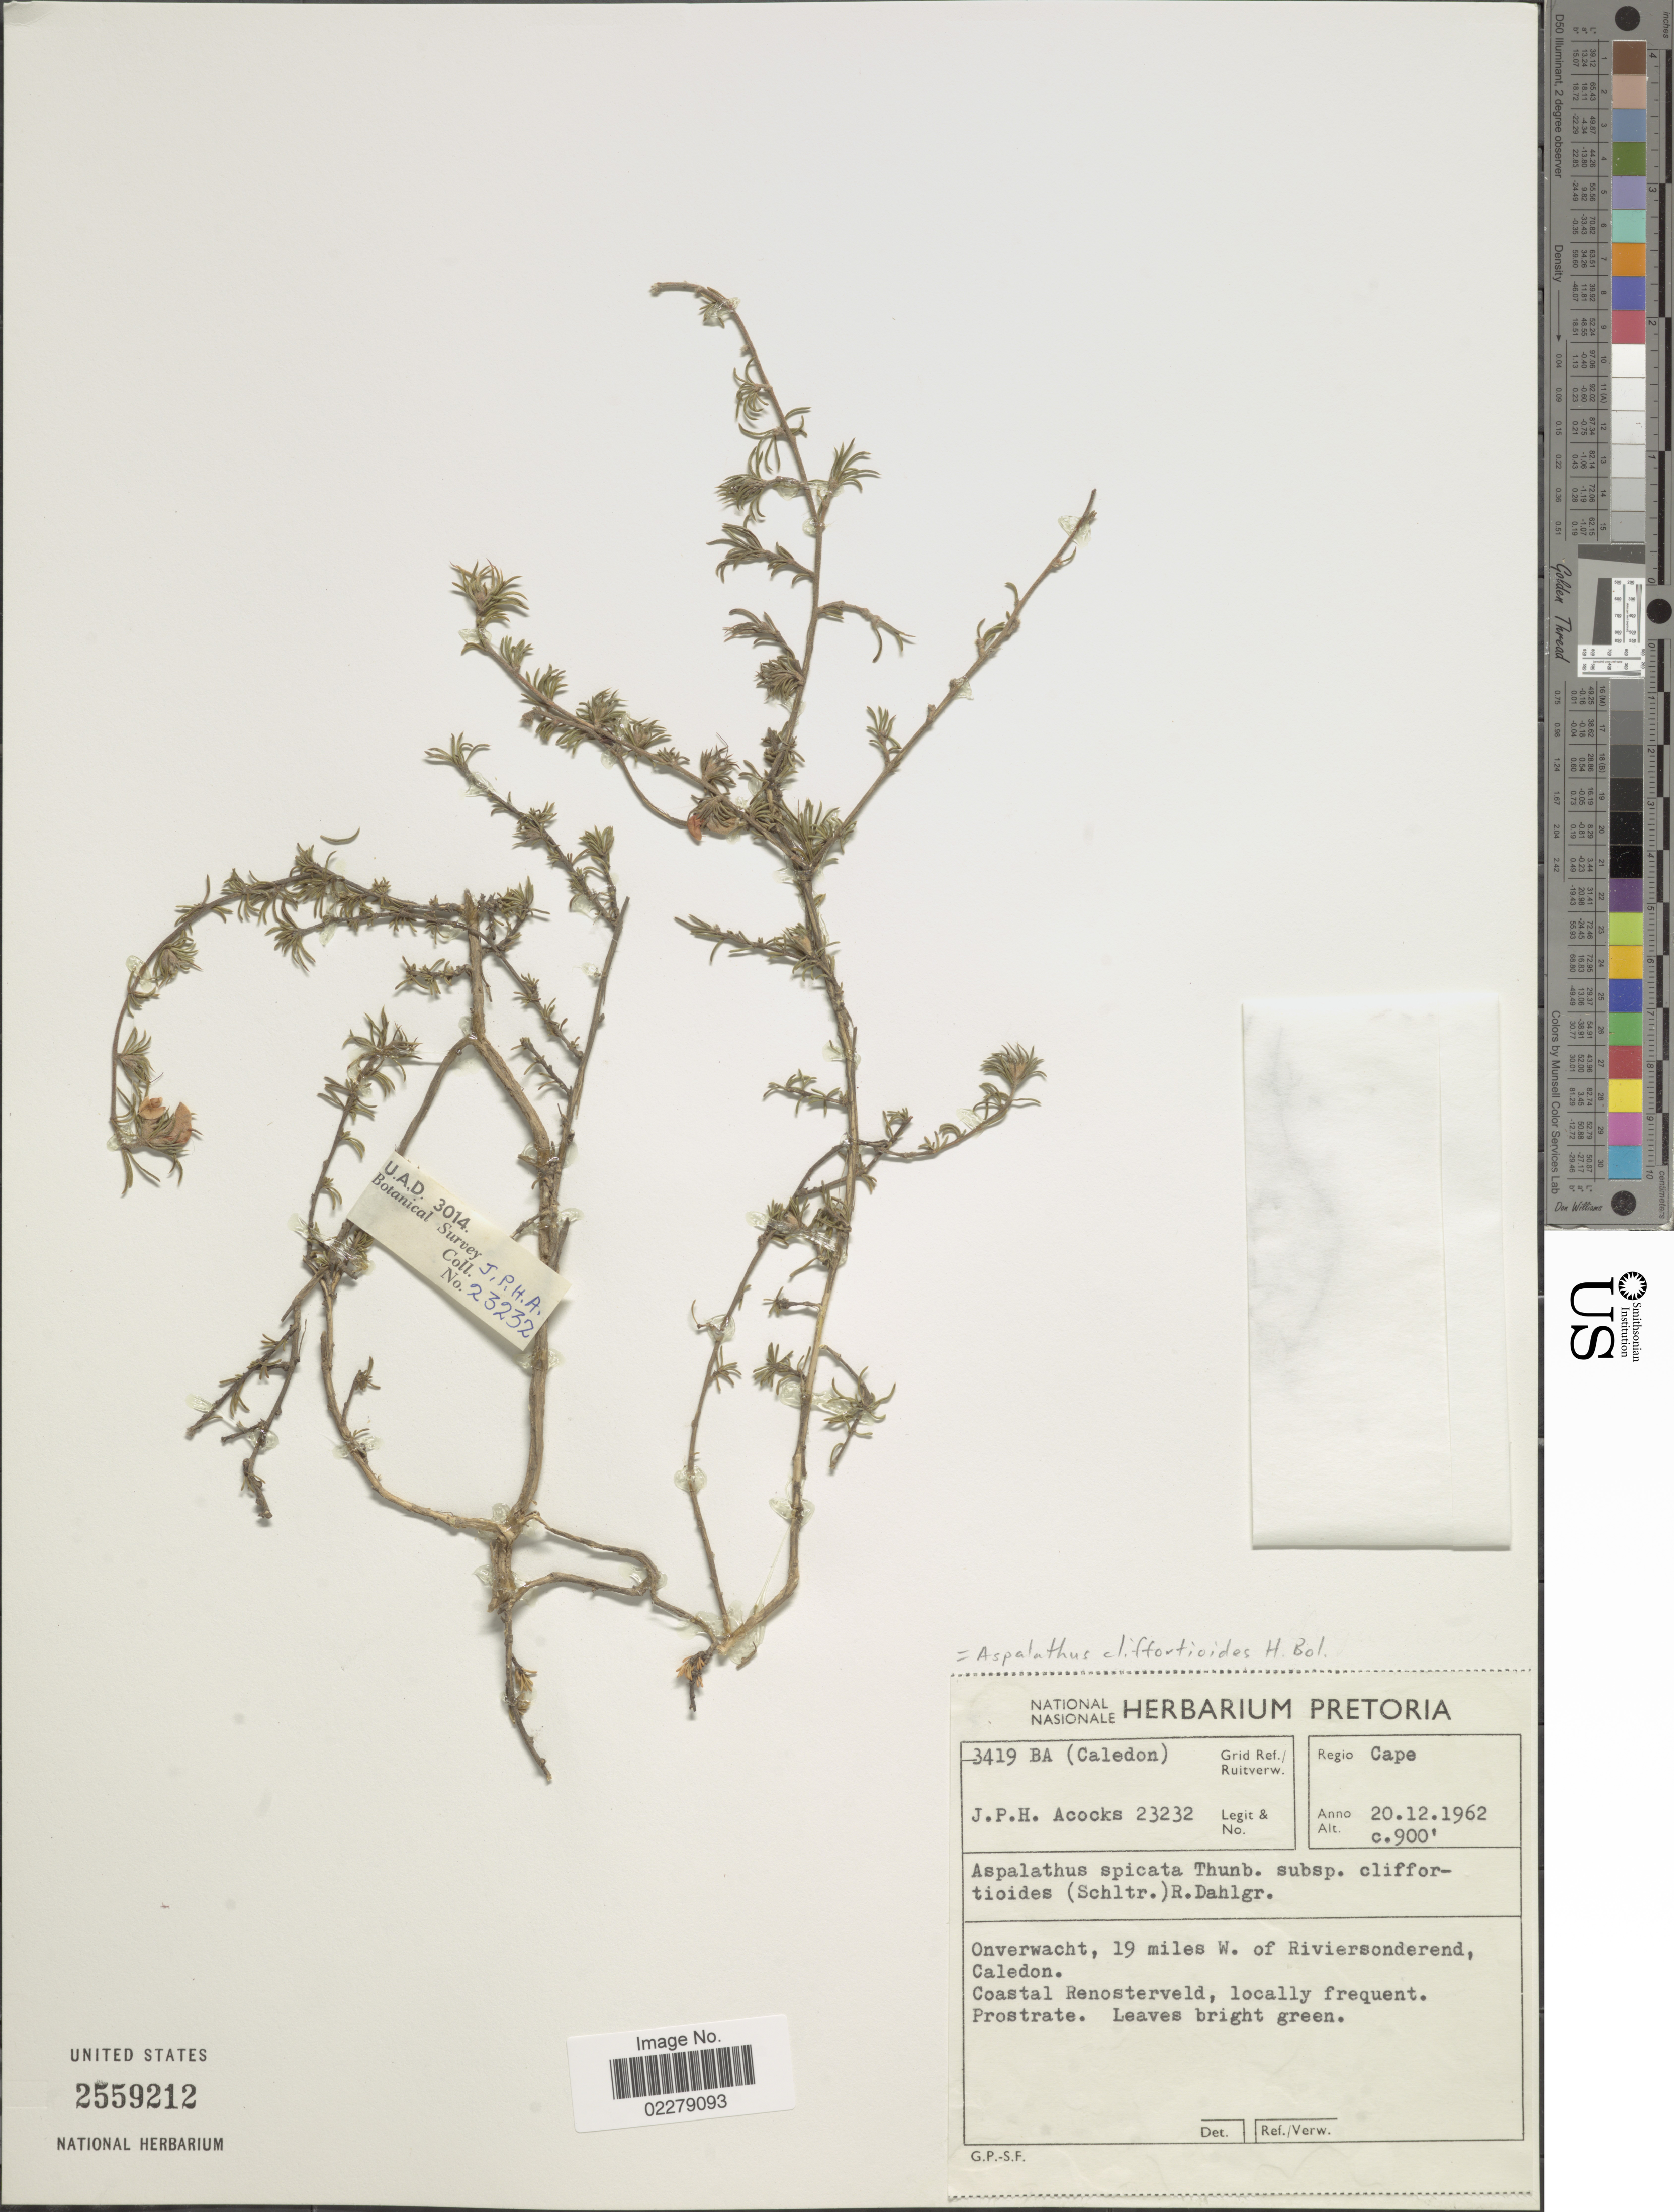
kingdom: Plantae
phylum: Tracheophyta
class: Magnoliopsida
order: Fabales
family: Fabaceae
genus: Aspalathus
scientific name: Aspalathus cliffortioides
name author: Bolus ex Schltr.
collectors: J. P. Acocks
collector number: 23232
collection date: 1962-12-20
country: South Africa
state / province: Western Cape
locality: Regio Cape. Onverwacht, 19 miles W. of Riviersonderend, Caledon. Coastal Renosterveld, locally frequent.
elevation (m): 274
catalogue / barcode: US 2559212